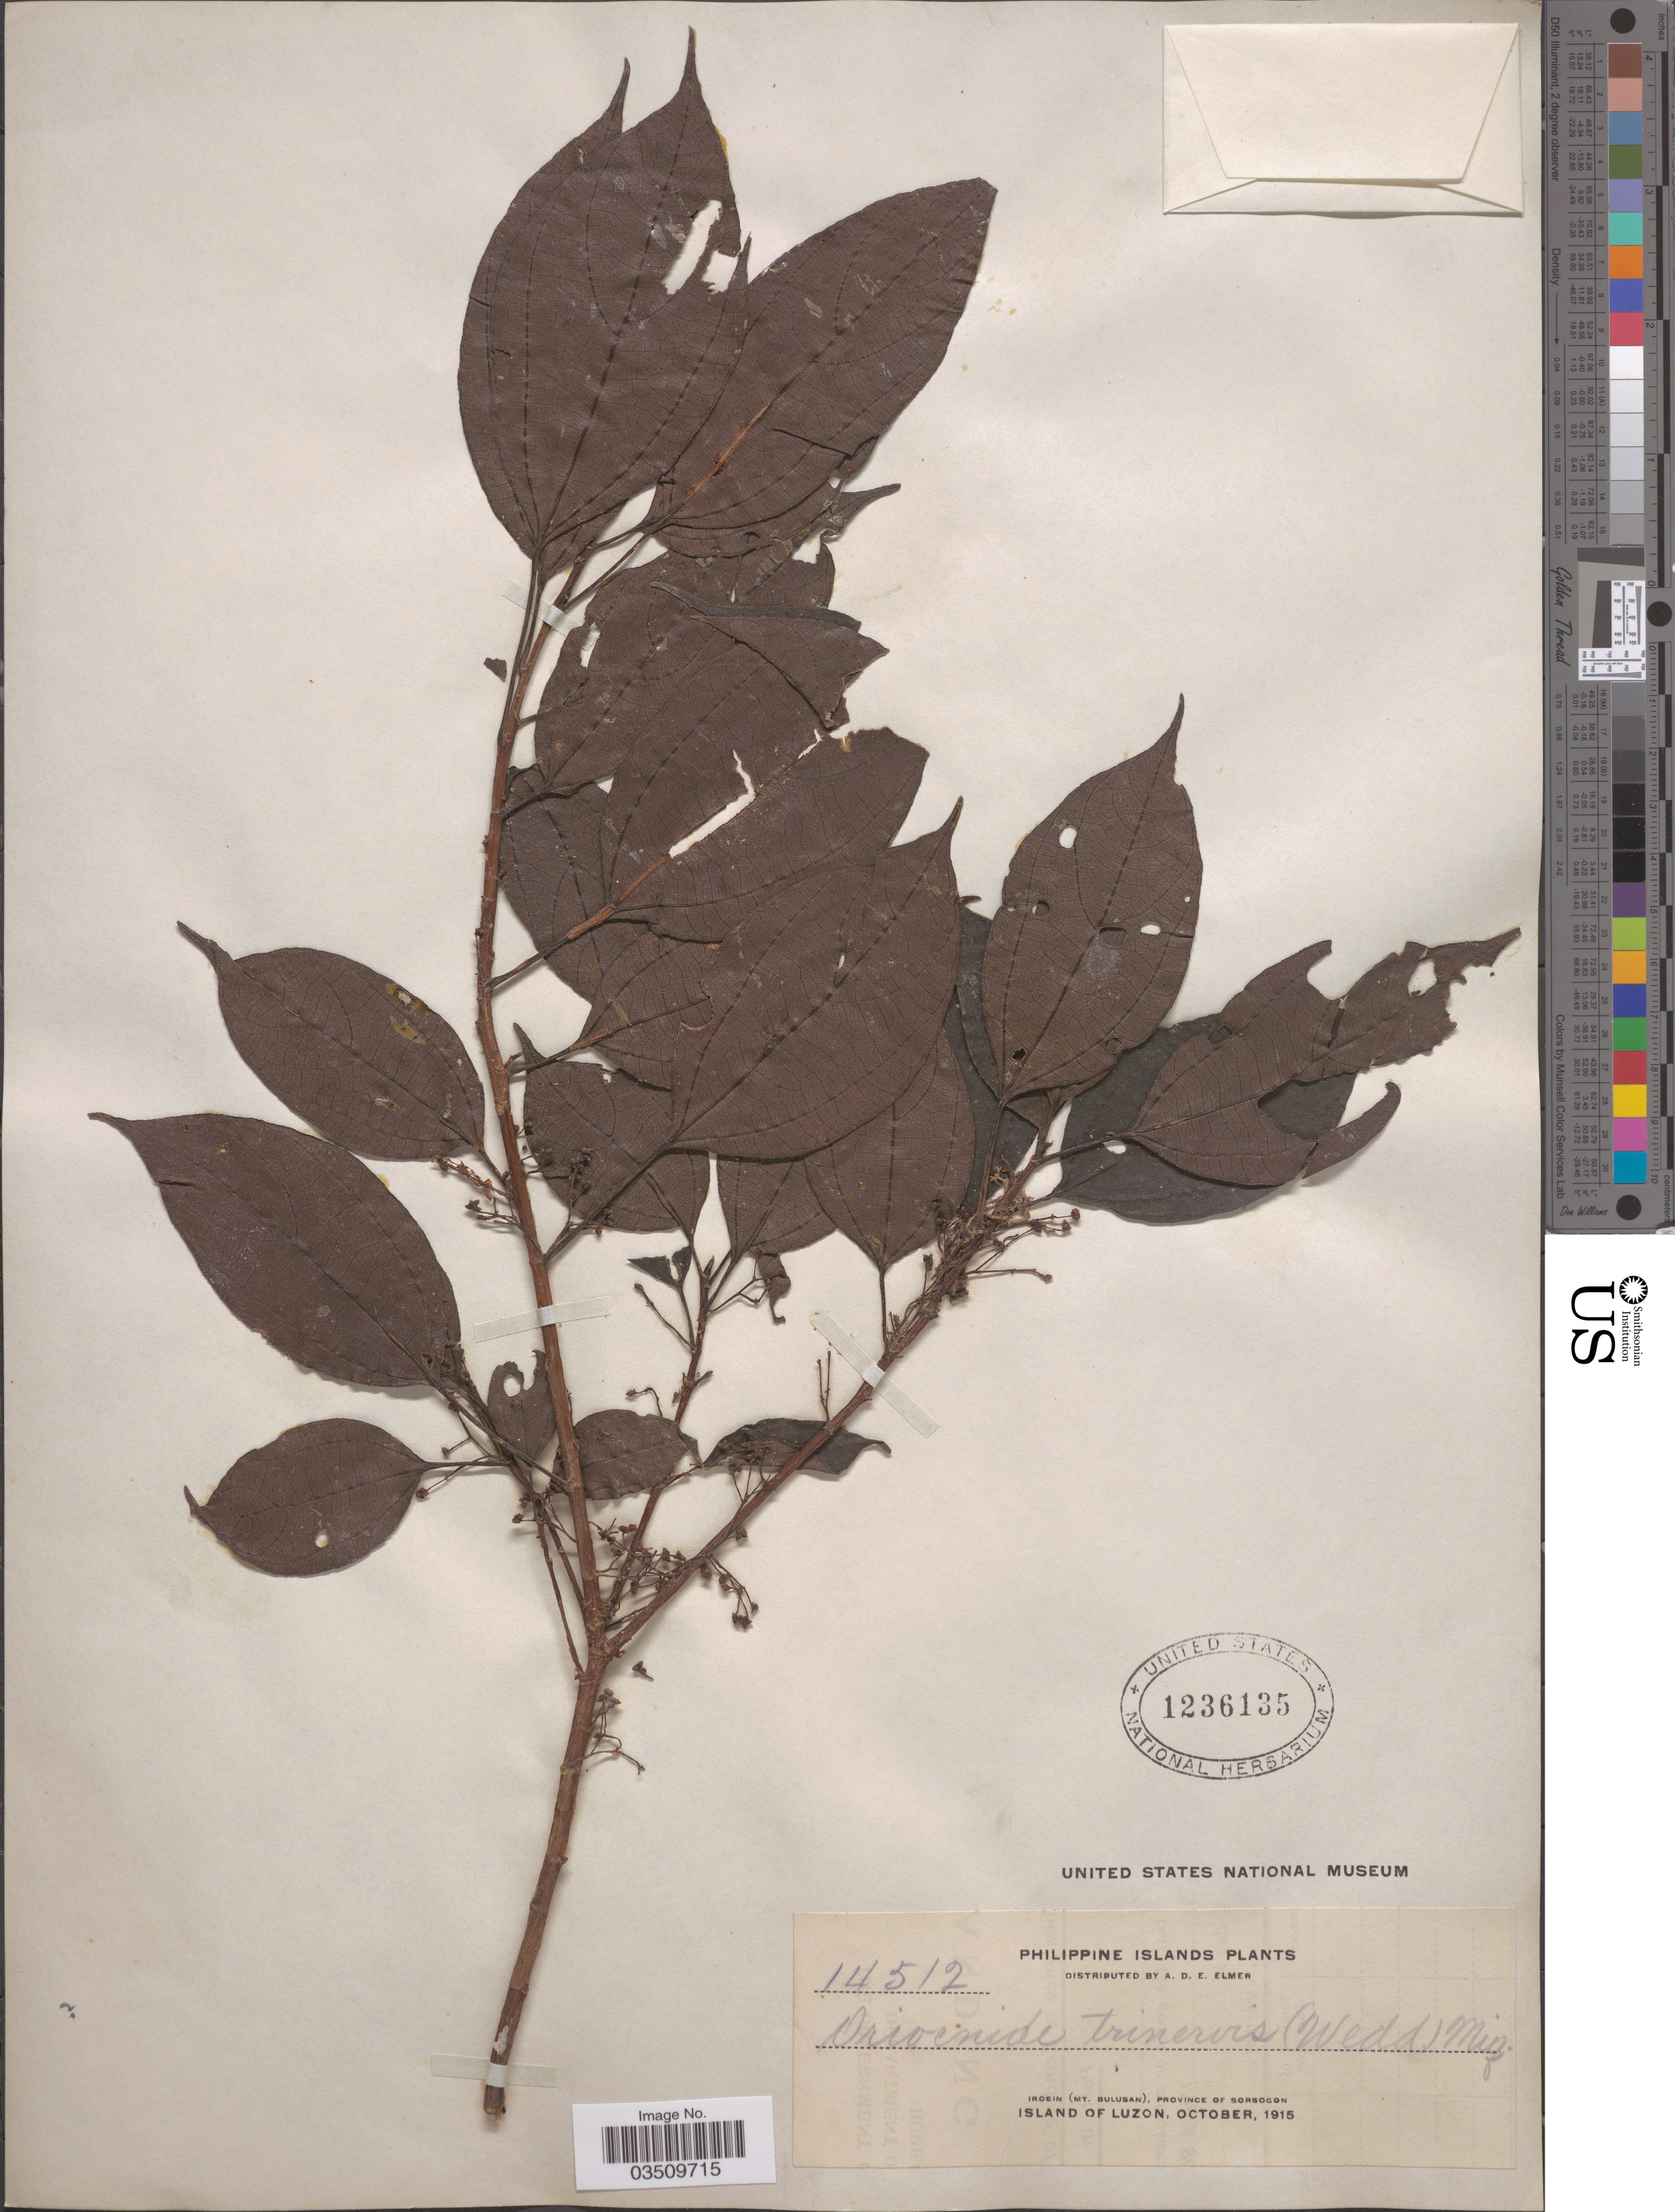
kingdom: Plantae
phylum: Tracheophyta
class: Magnoliopsida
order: Rosales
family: Urticaceae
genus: Oreocnide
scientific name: Oreocnide trinervis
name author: (Wedd.) Miq.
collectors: A. D. E. Elmer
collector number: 14512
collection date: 1915-10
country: Philippines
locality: Irosin (Mt. Bulusan), Province of Sorsogon. Island of Luzon.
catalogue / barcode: US 1236135